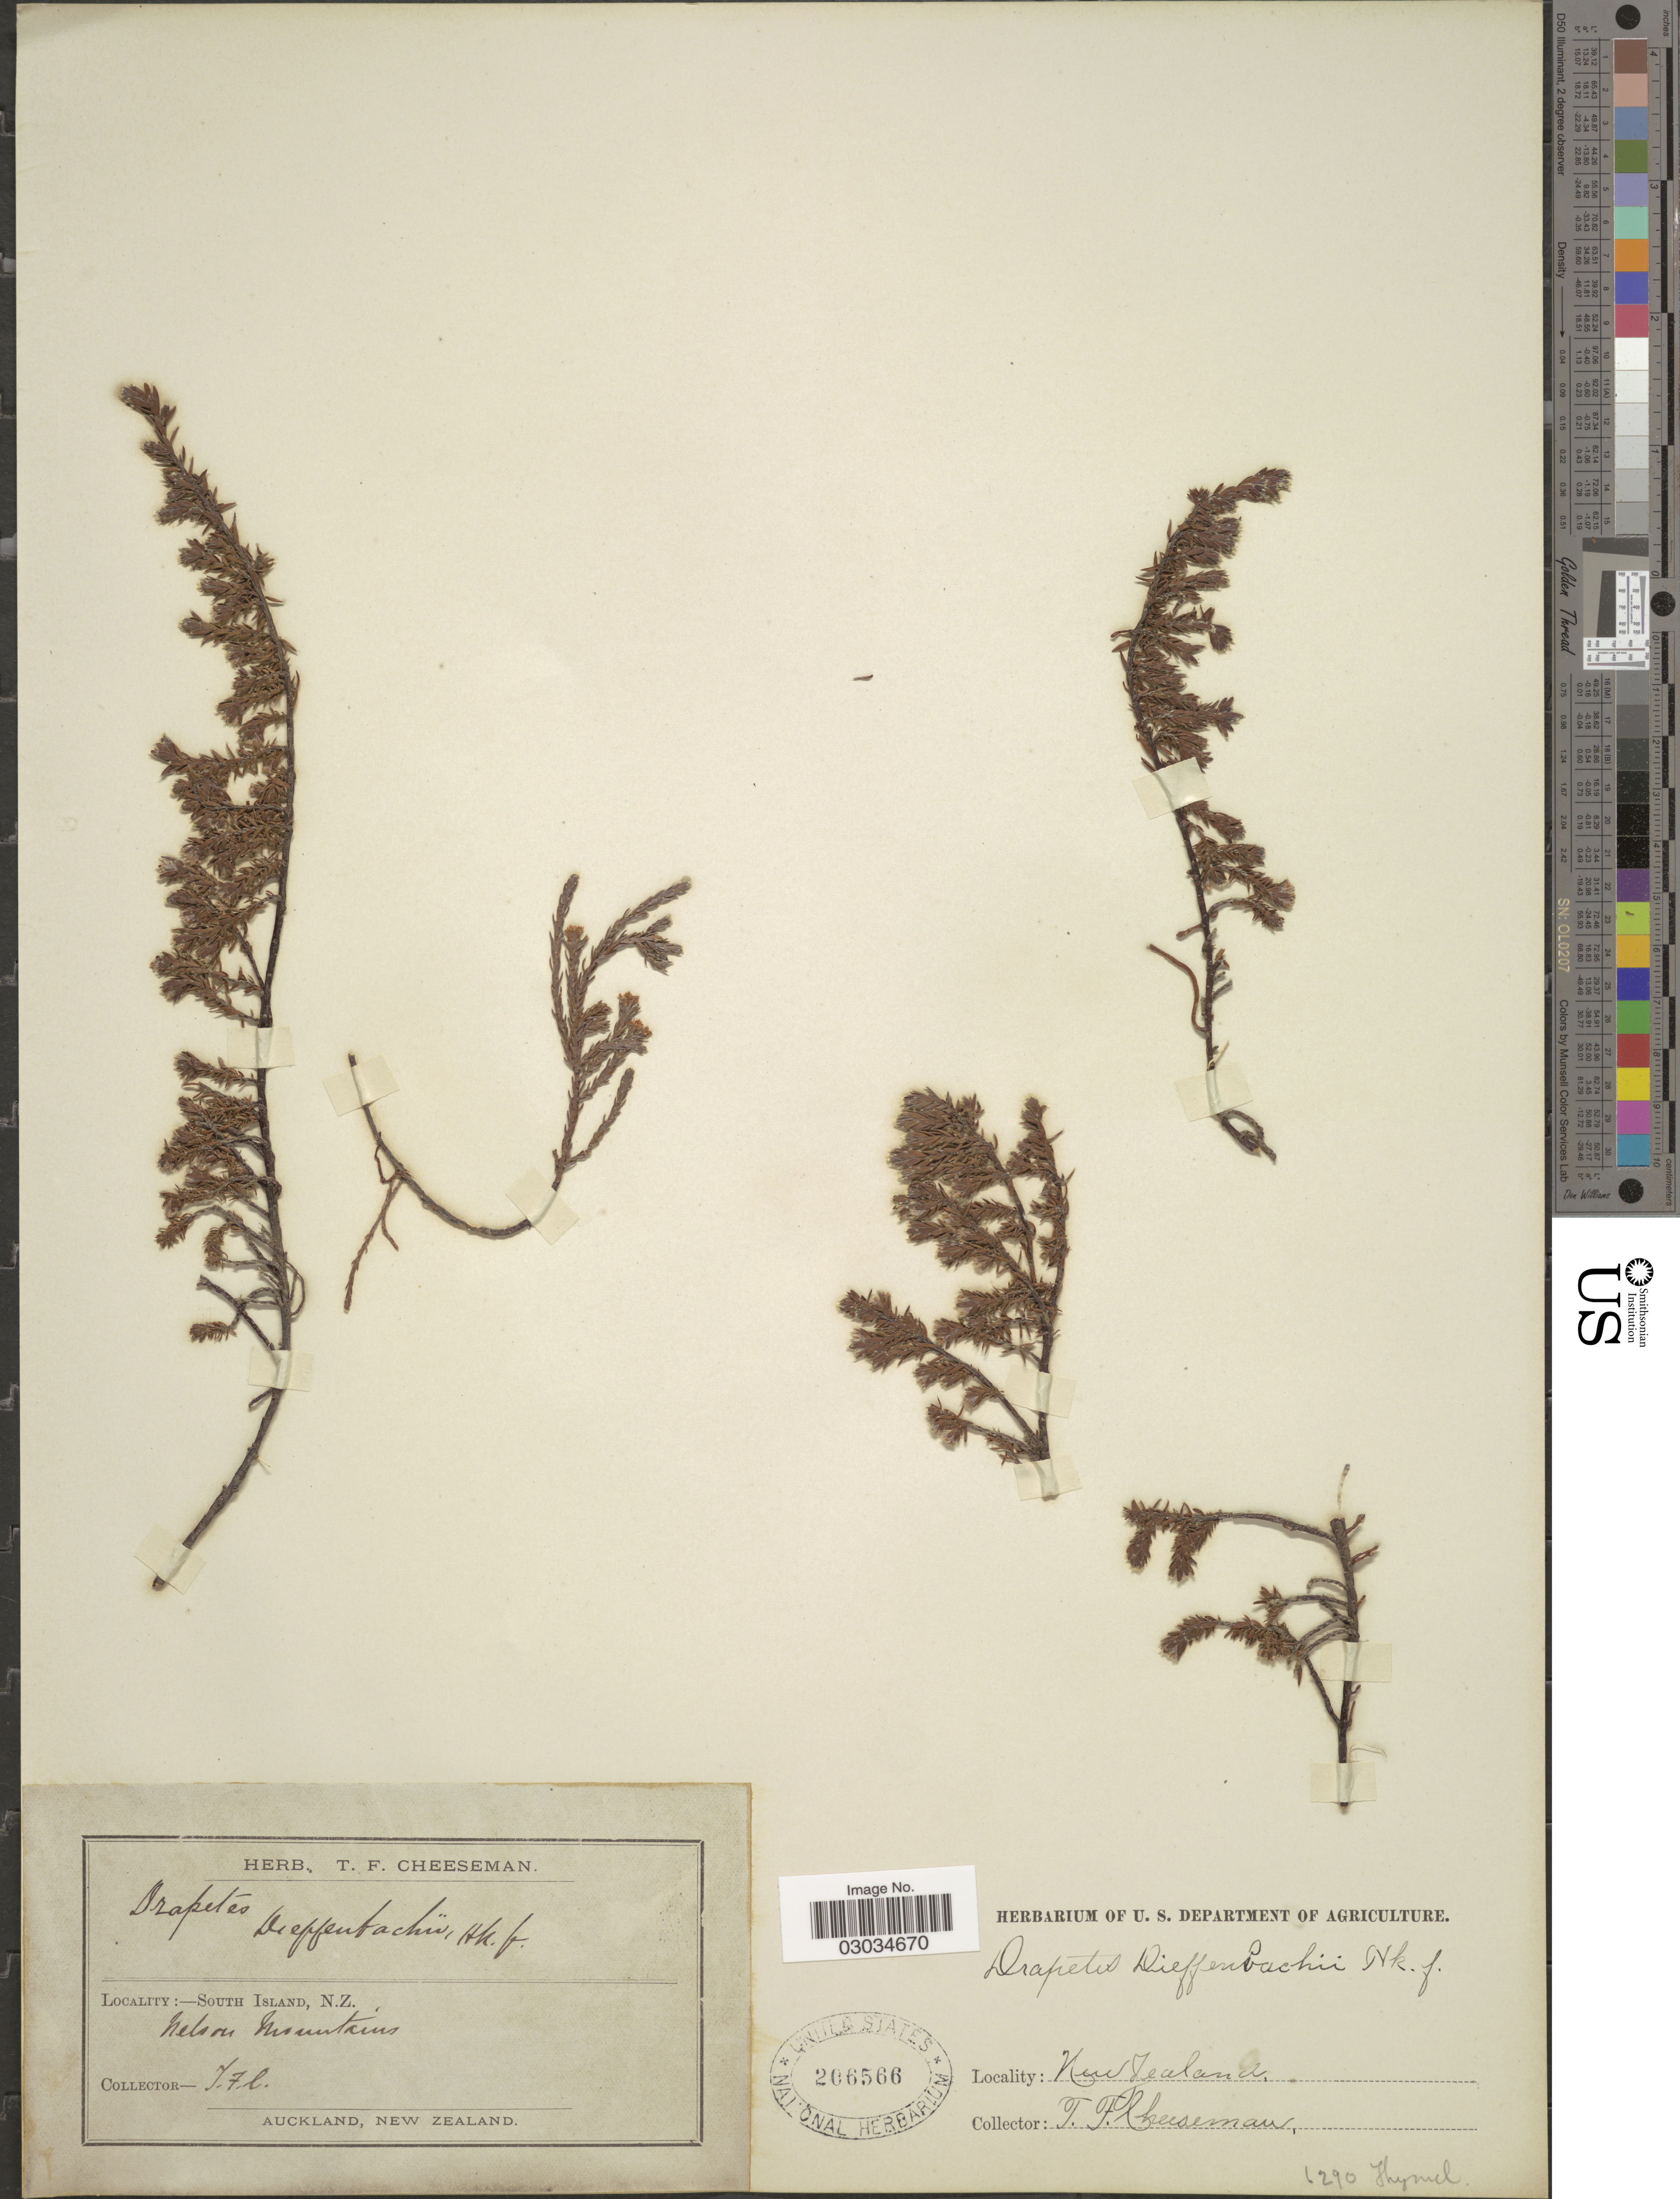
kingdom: Plantae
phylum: Tracheophyta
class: Magnoliopsida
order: Malvales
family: Thymelaeaceae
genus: Kelleria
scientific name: Kelleria dieffenbachii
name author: (Hook.) Endl.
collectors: T. F. Cheeseman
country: New Zealand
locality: South Island, N.Z. Nelson Mountains.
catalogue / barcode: US 206566